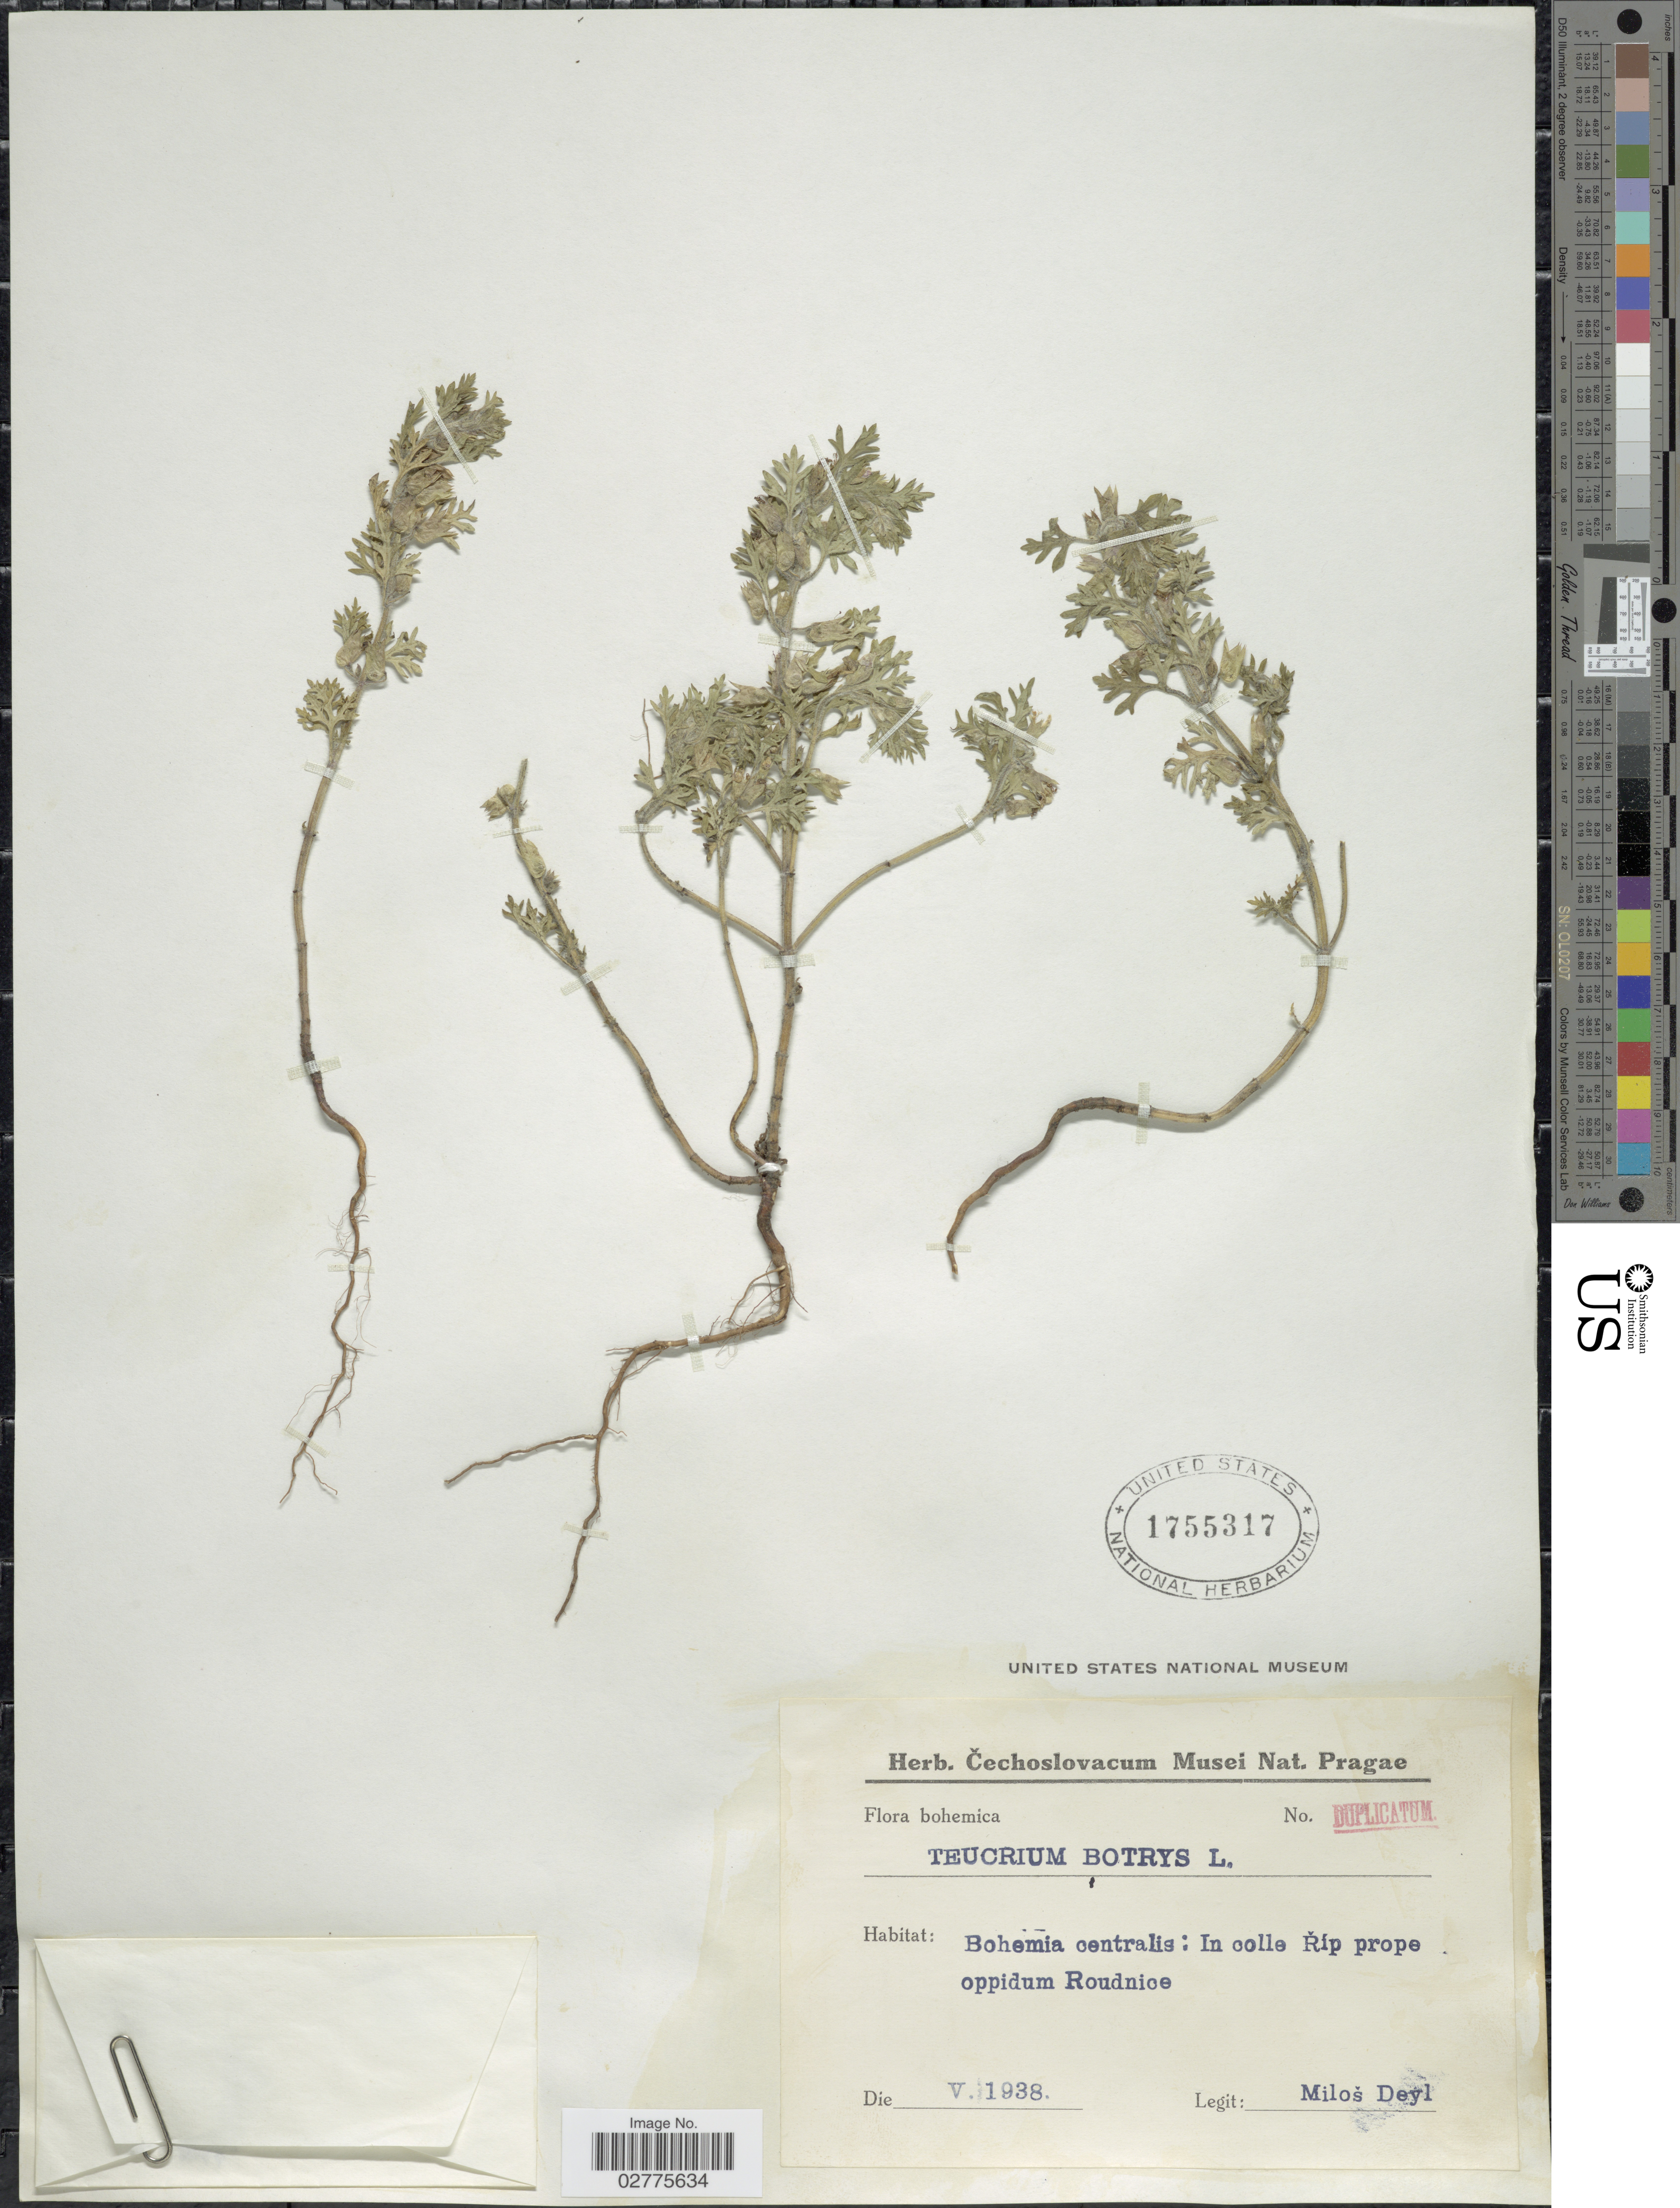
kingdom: Plantae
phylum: Tracheophyta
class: Magnoliopsida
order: Lamiales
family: Lamiaceae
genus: Teucrium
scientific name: Teucrium botrys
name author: L.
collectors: M. Deyl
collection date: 1938-05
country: Czechia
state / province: Central Bohemian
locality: Bohemia centralis: In colle Rip prope oppidum Roudnice.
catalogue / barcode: US 1755317